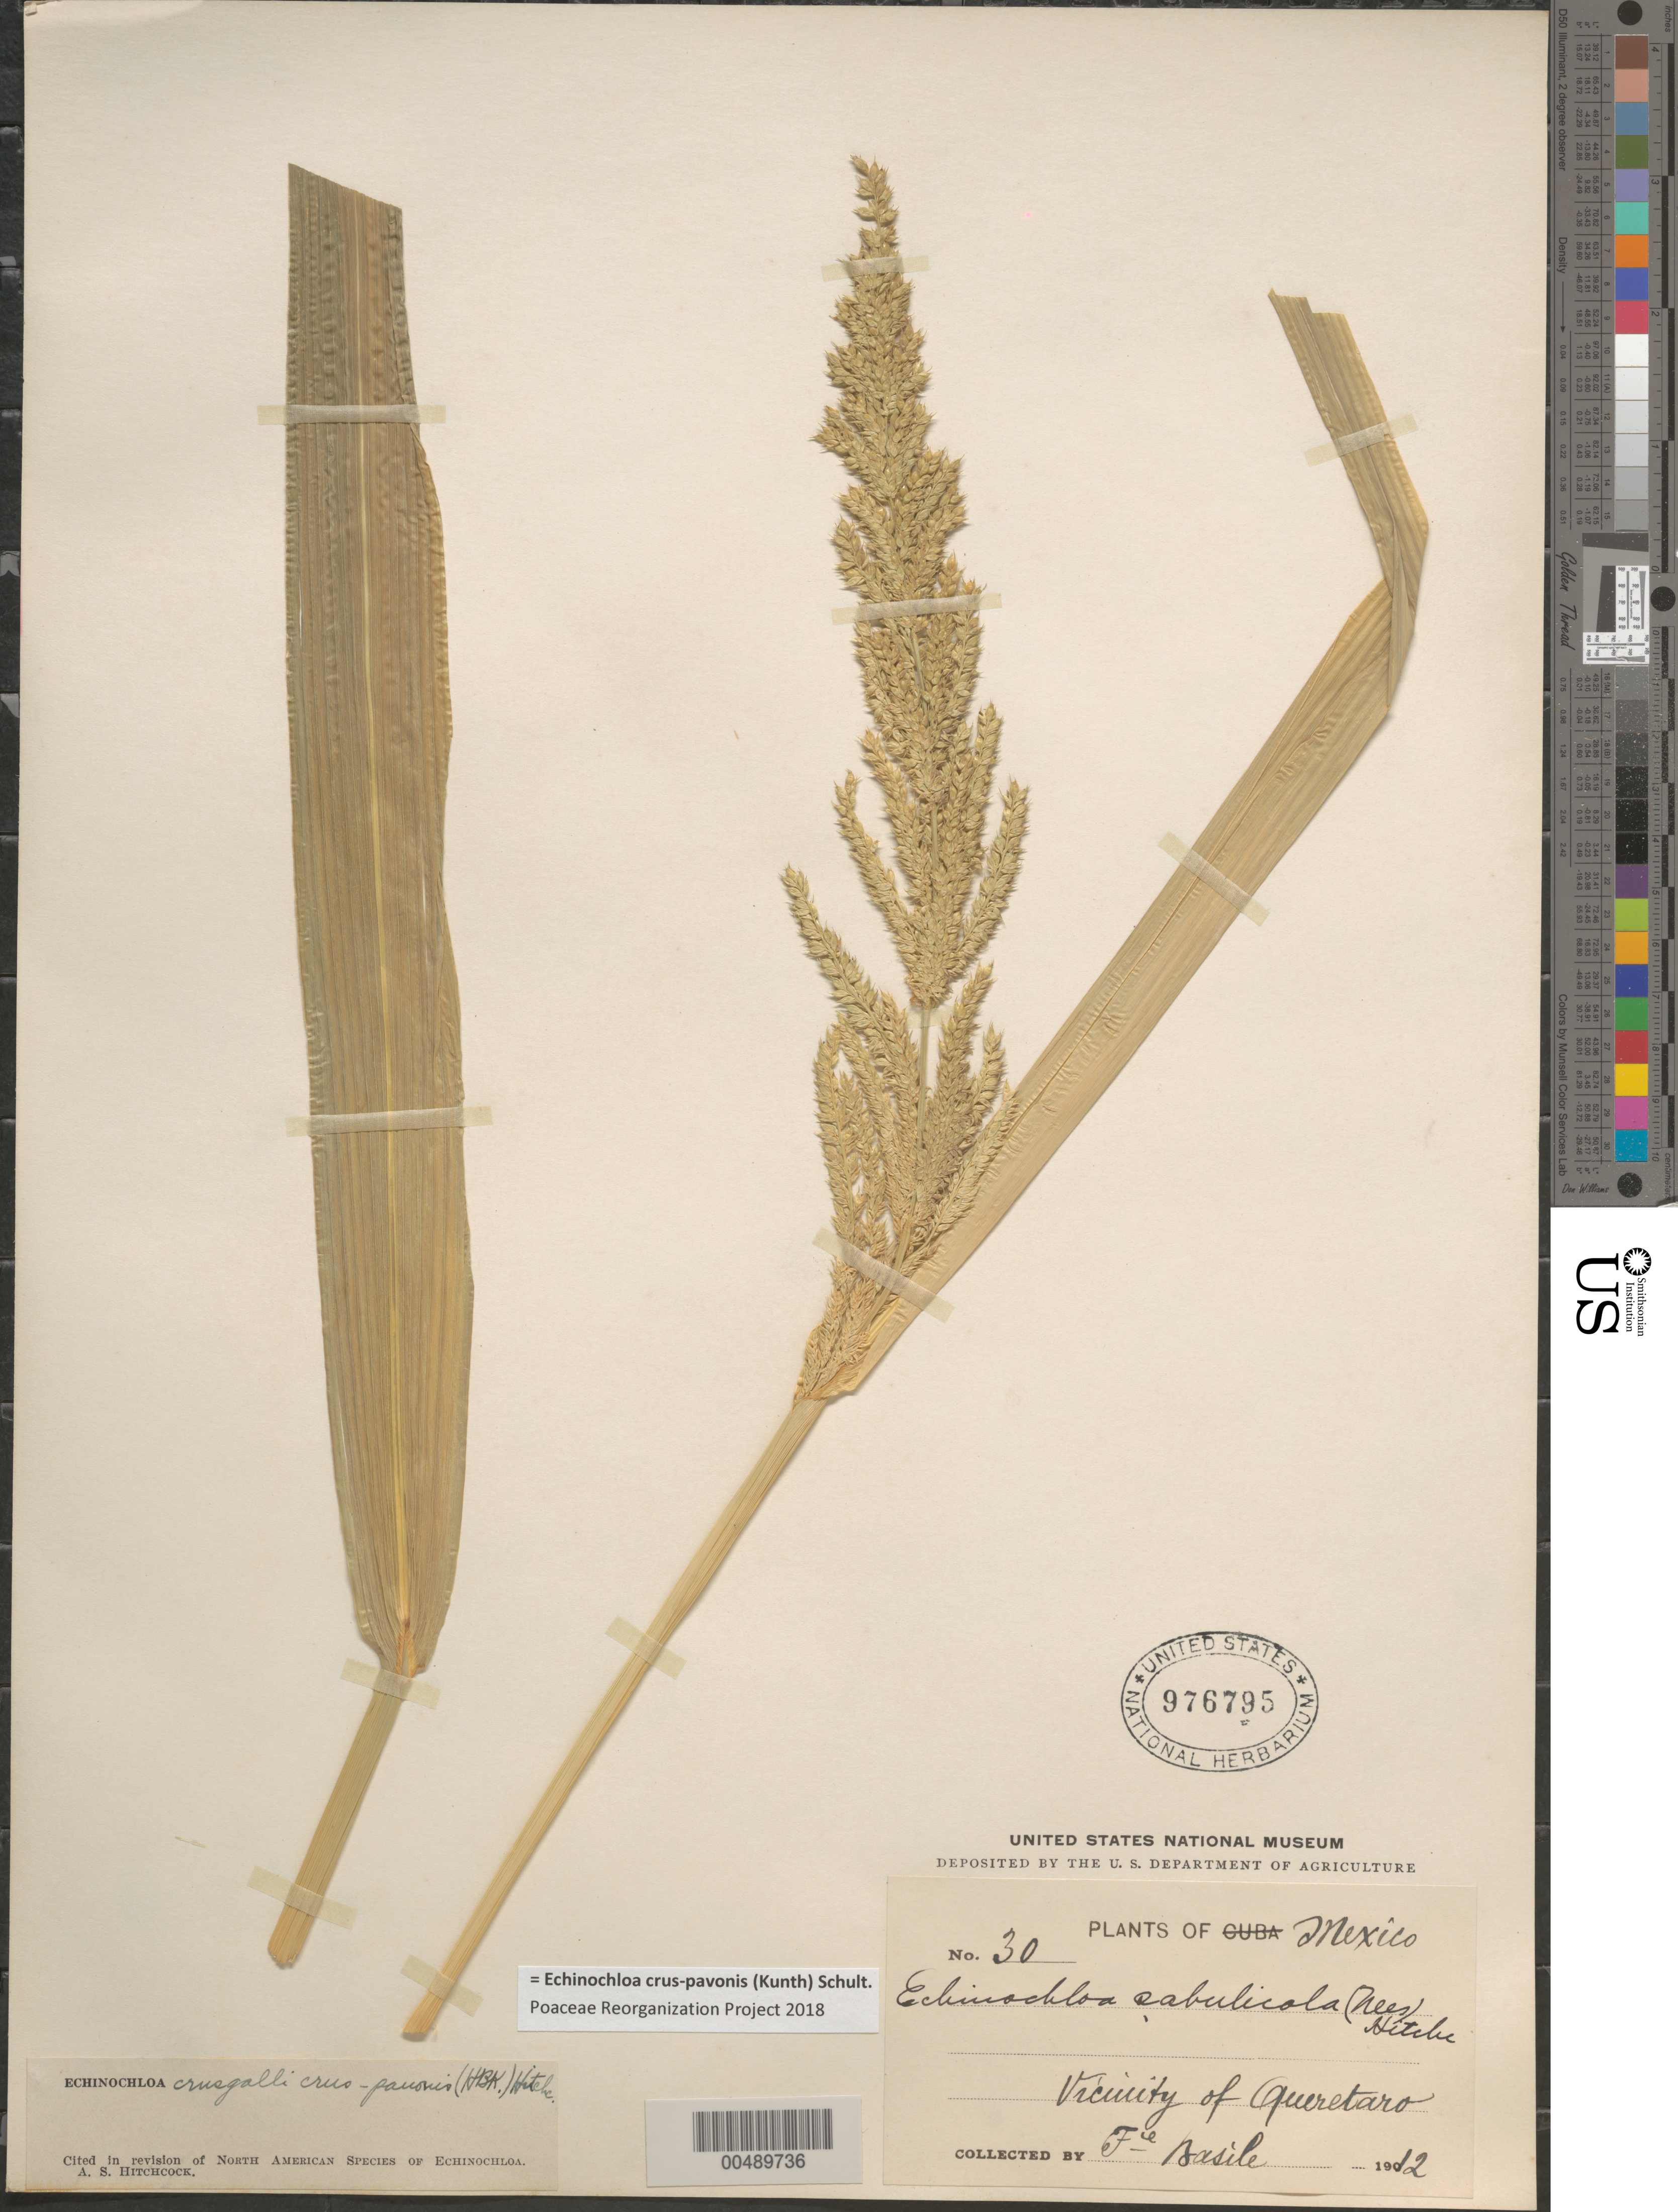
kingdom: Plantae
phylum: Tracheophyta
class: Liliopsida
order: Poales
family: Poaceae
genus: Echinochloa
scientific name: Echinochloa crus-pavonis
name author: (Kunth) Schult.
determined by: Poaceae Reorganization Project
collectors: Bro. Basile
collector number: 30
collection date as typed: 1912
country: Mexico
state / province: Querétaro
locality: Vicinity of Querétaro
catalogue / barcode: US 976795